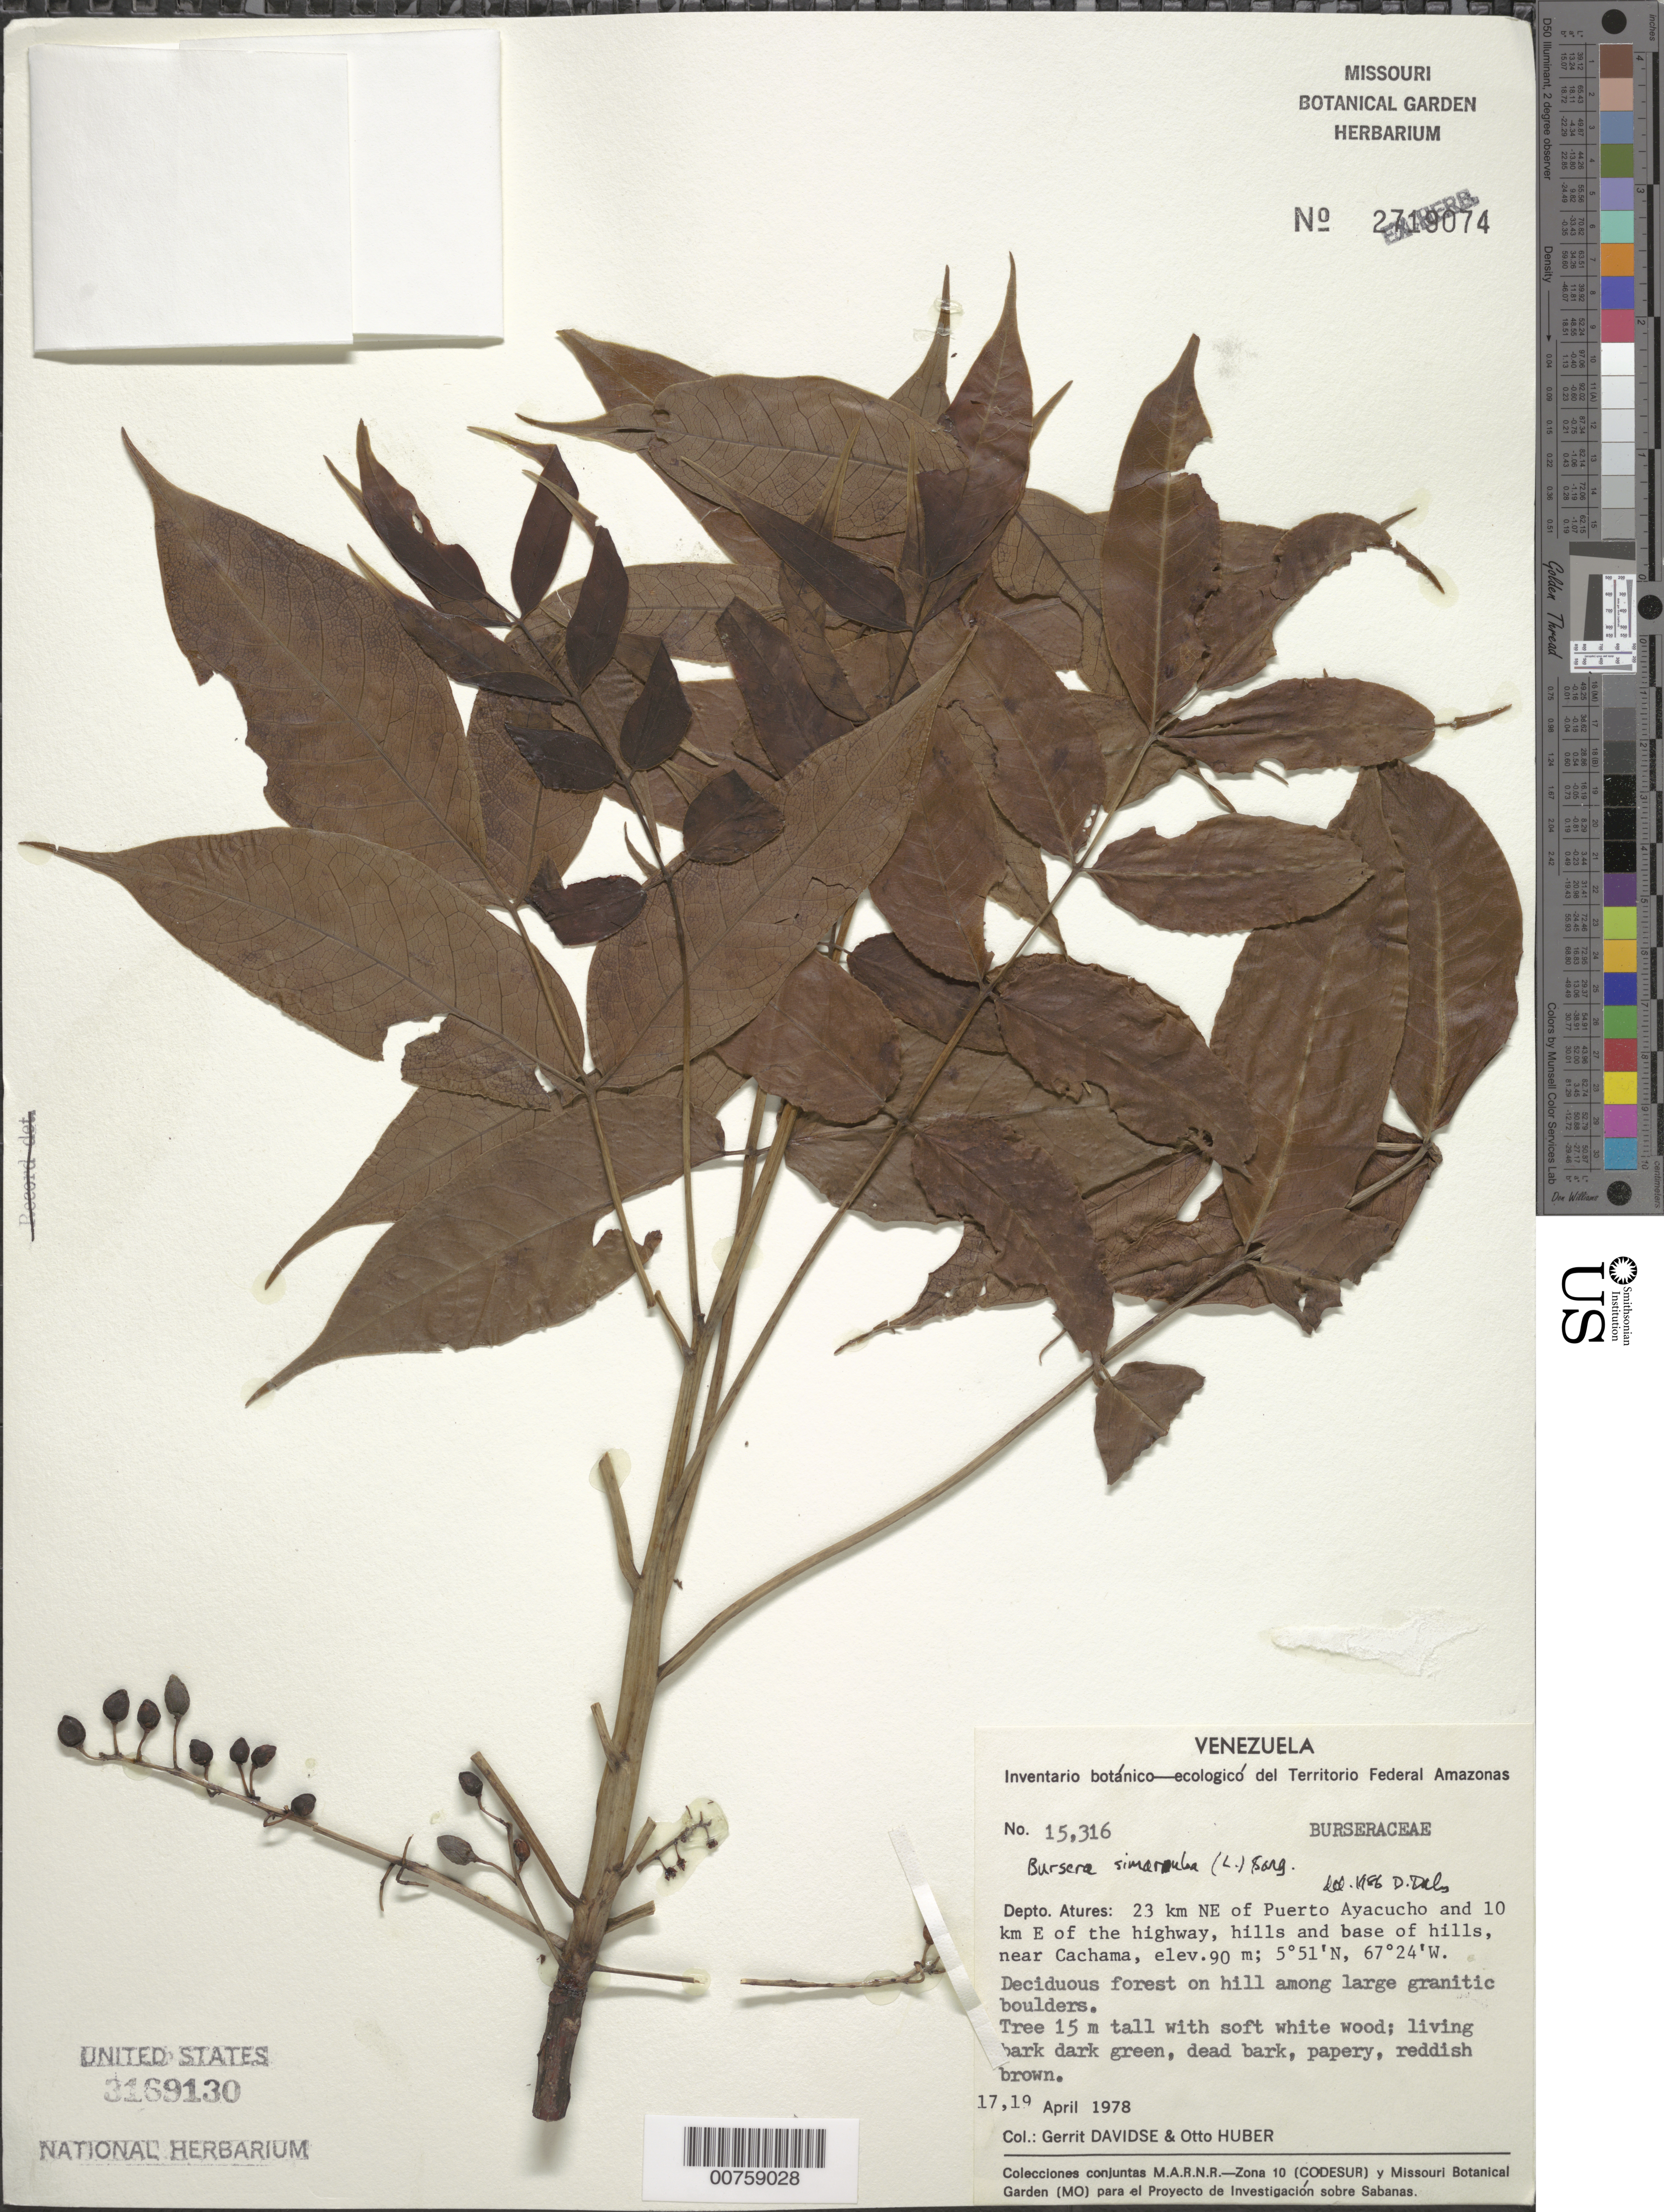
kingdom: Plantae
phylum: Tracheophyta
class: Magnoliopsida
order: Sapindales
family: Burseraceae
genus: Bursera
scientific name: Bursera simaruba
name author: (L.) Sarg.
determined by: Daly, D. C.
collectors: G. Davidse & O. Huber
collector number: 15316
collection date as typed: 17-Apr-78 and 19-Apr-78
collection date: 1978-04-17,1978-04-19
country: Venezuela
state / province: Amazonas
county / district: Atures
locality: Puerto Ayacucho, 23 km NE of, 10 km E of highway to El Burro, near Cachama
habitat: Deciduous forest on hill among large granitic boulders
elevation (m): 90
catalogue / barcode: US 3169130